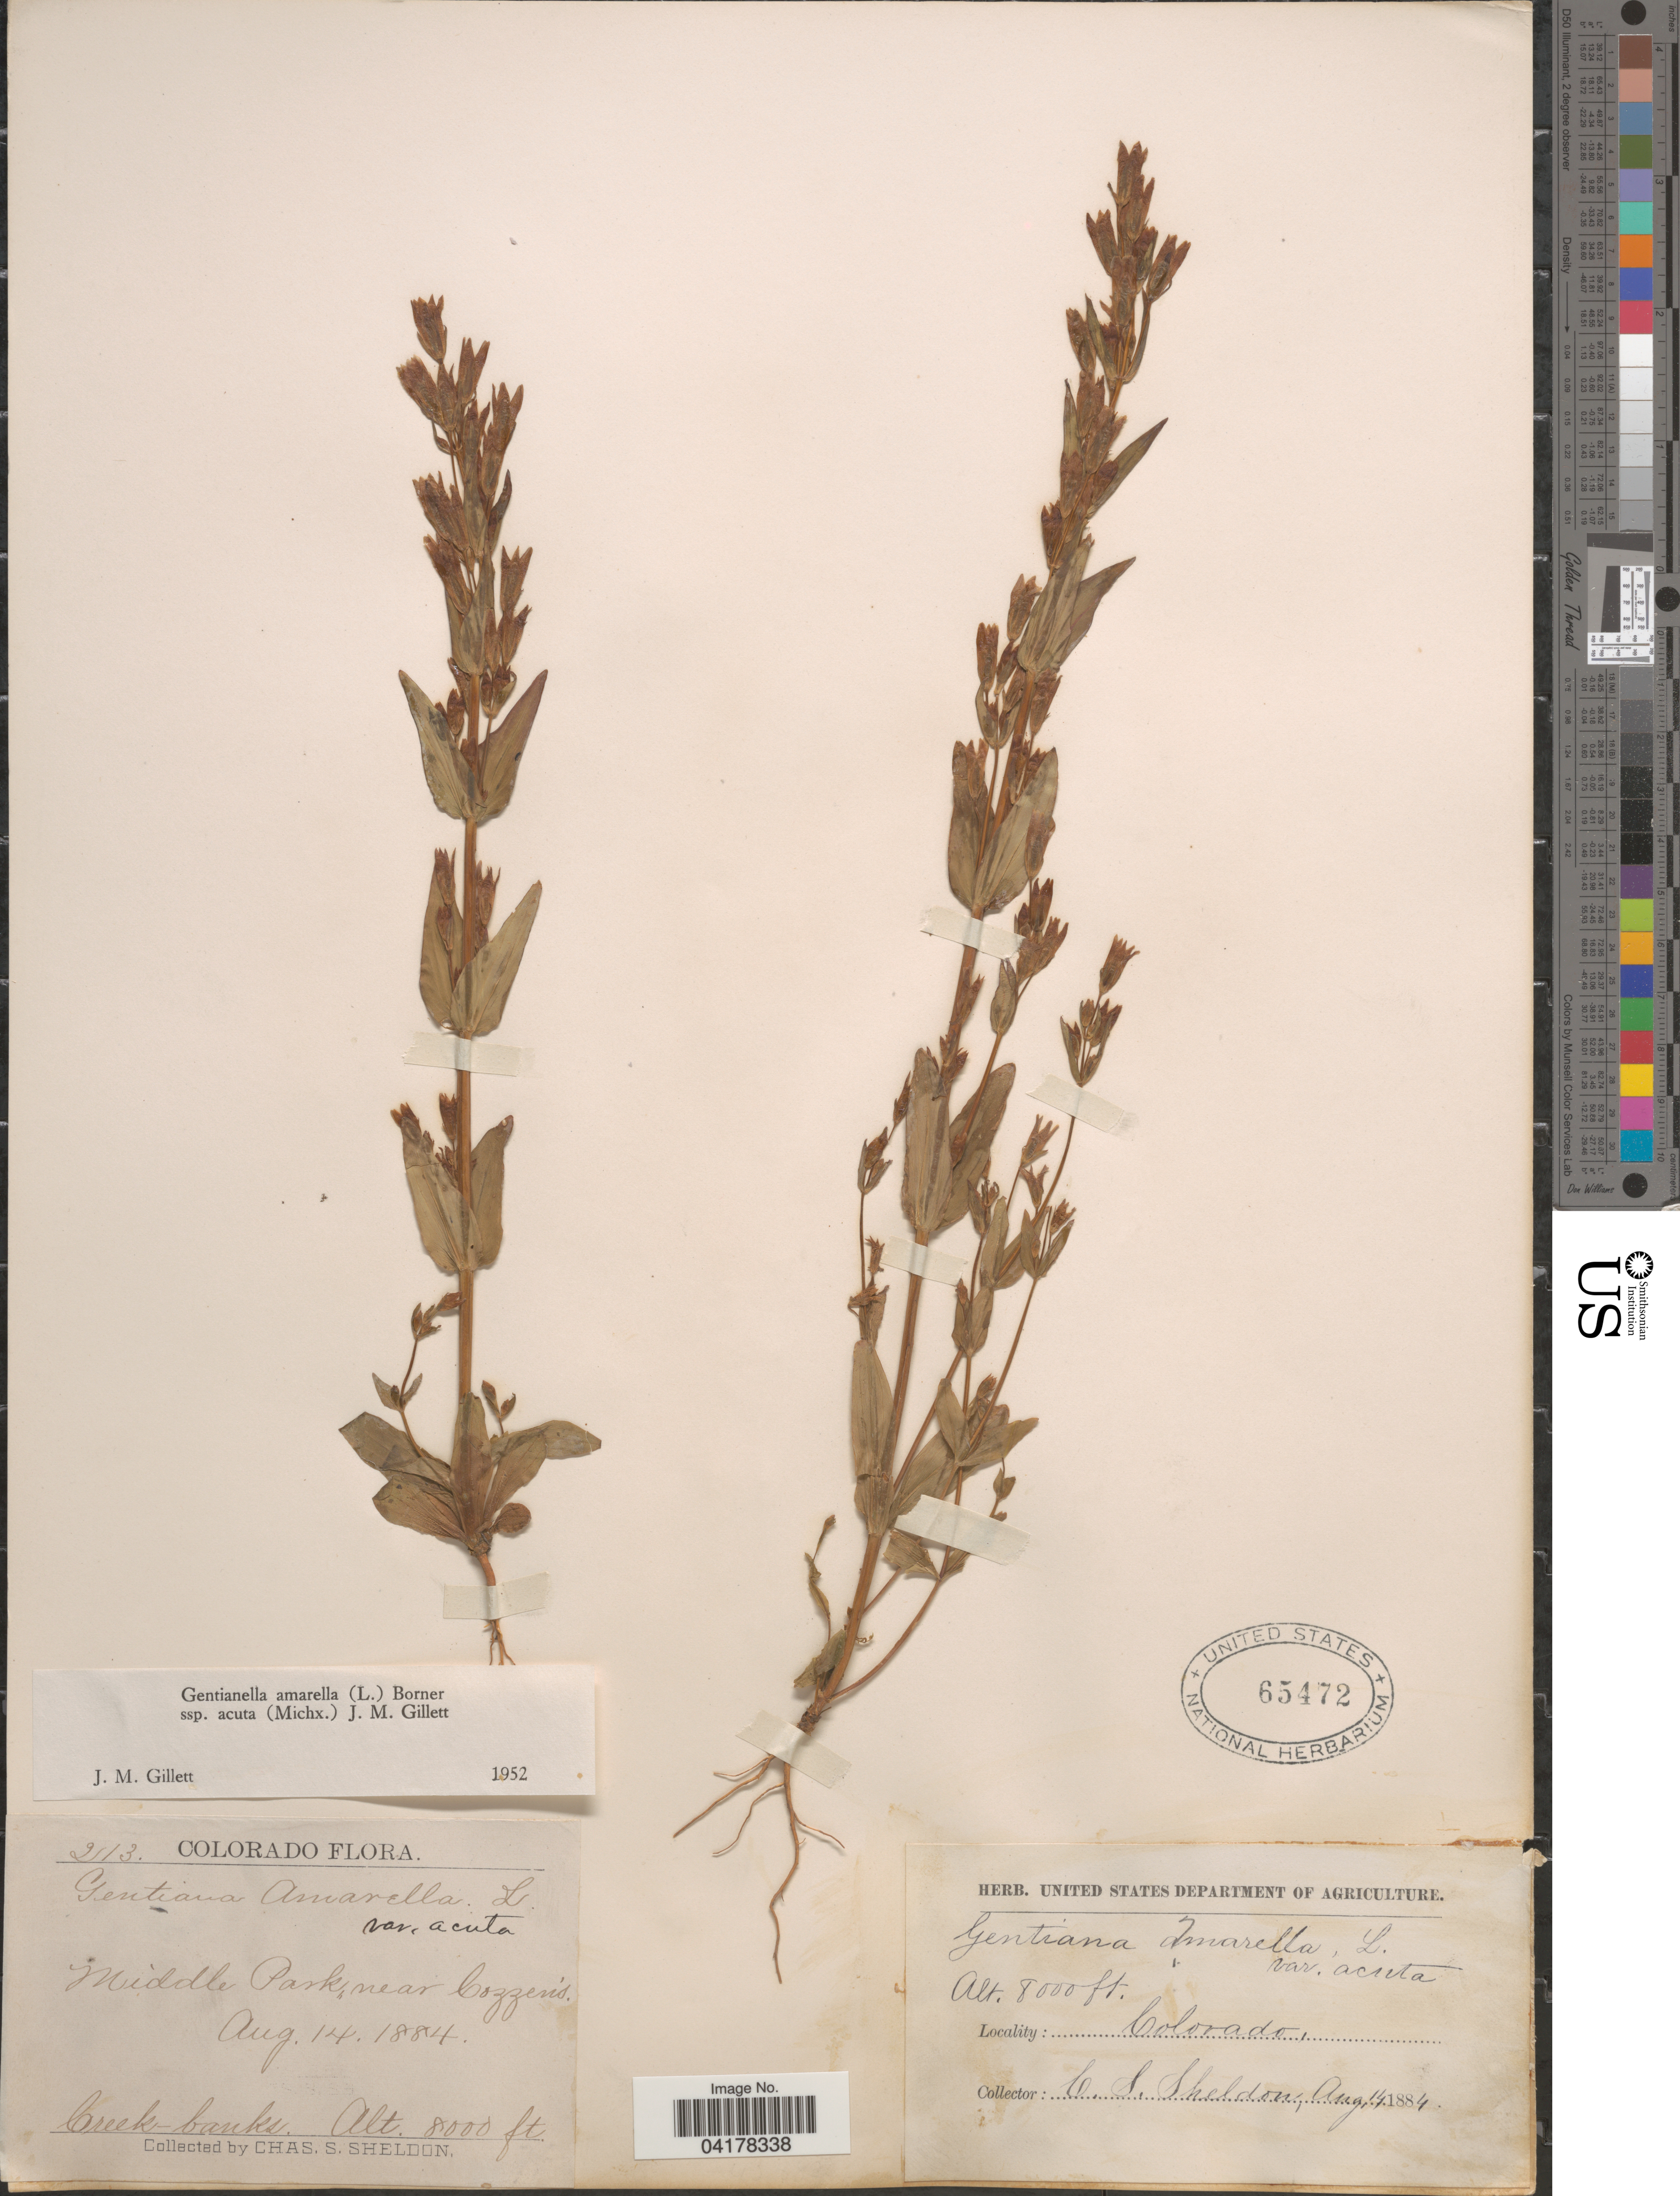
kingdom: Plantae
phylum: Tracheophyta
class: Magnoliopsida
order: Gentianales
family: Gentianaceae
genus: Gentianella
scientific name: Gentianella amarella subsp. acuta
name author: (Michx.) J.M. Gillett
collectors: C. S. Sheldon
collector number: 2113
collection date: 1884-08-14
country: United States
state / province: Colorado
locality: Middle Park, near Cozzen's.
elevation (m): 2438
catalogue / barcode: US 65472